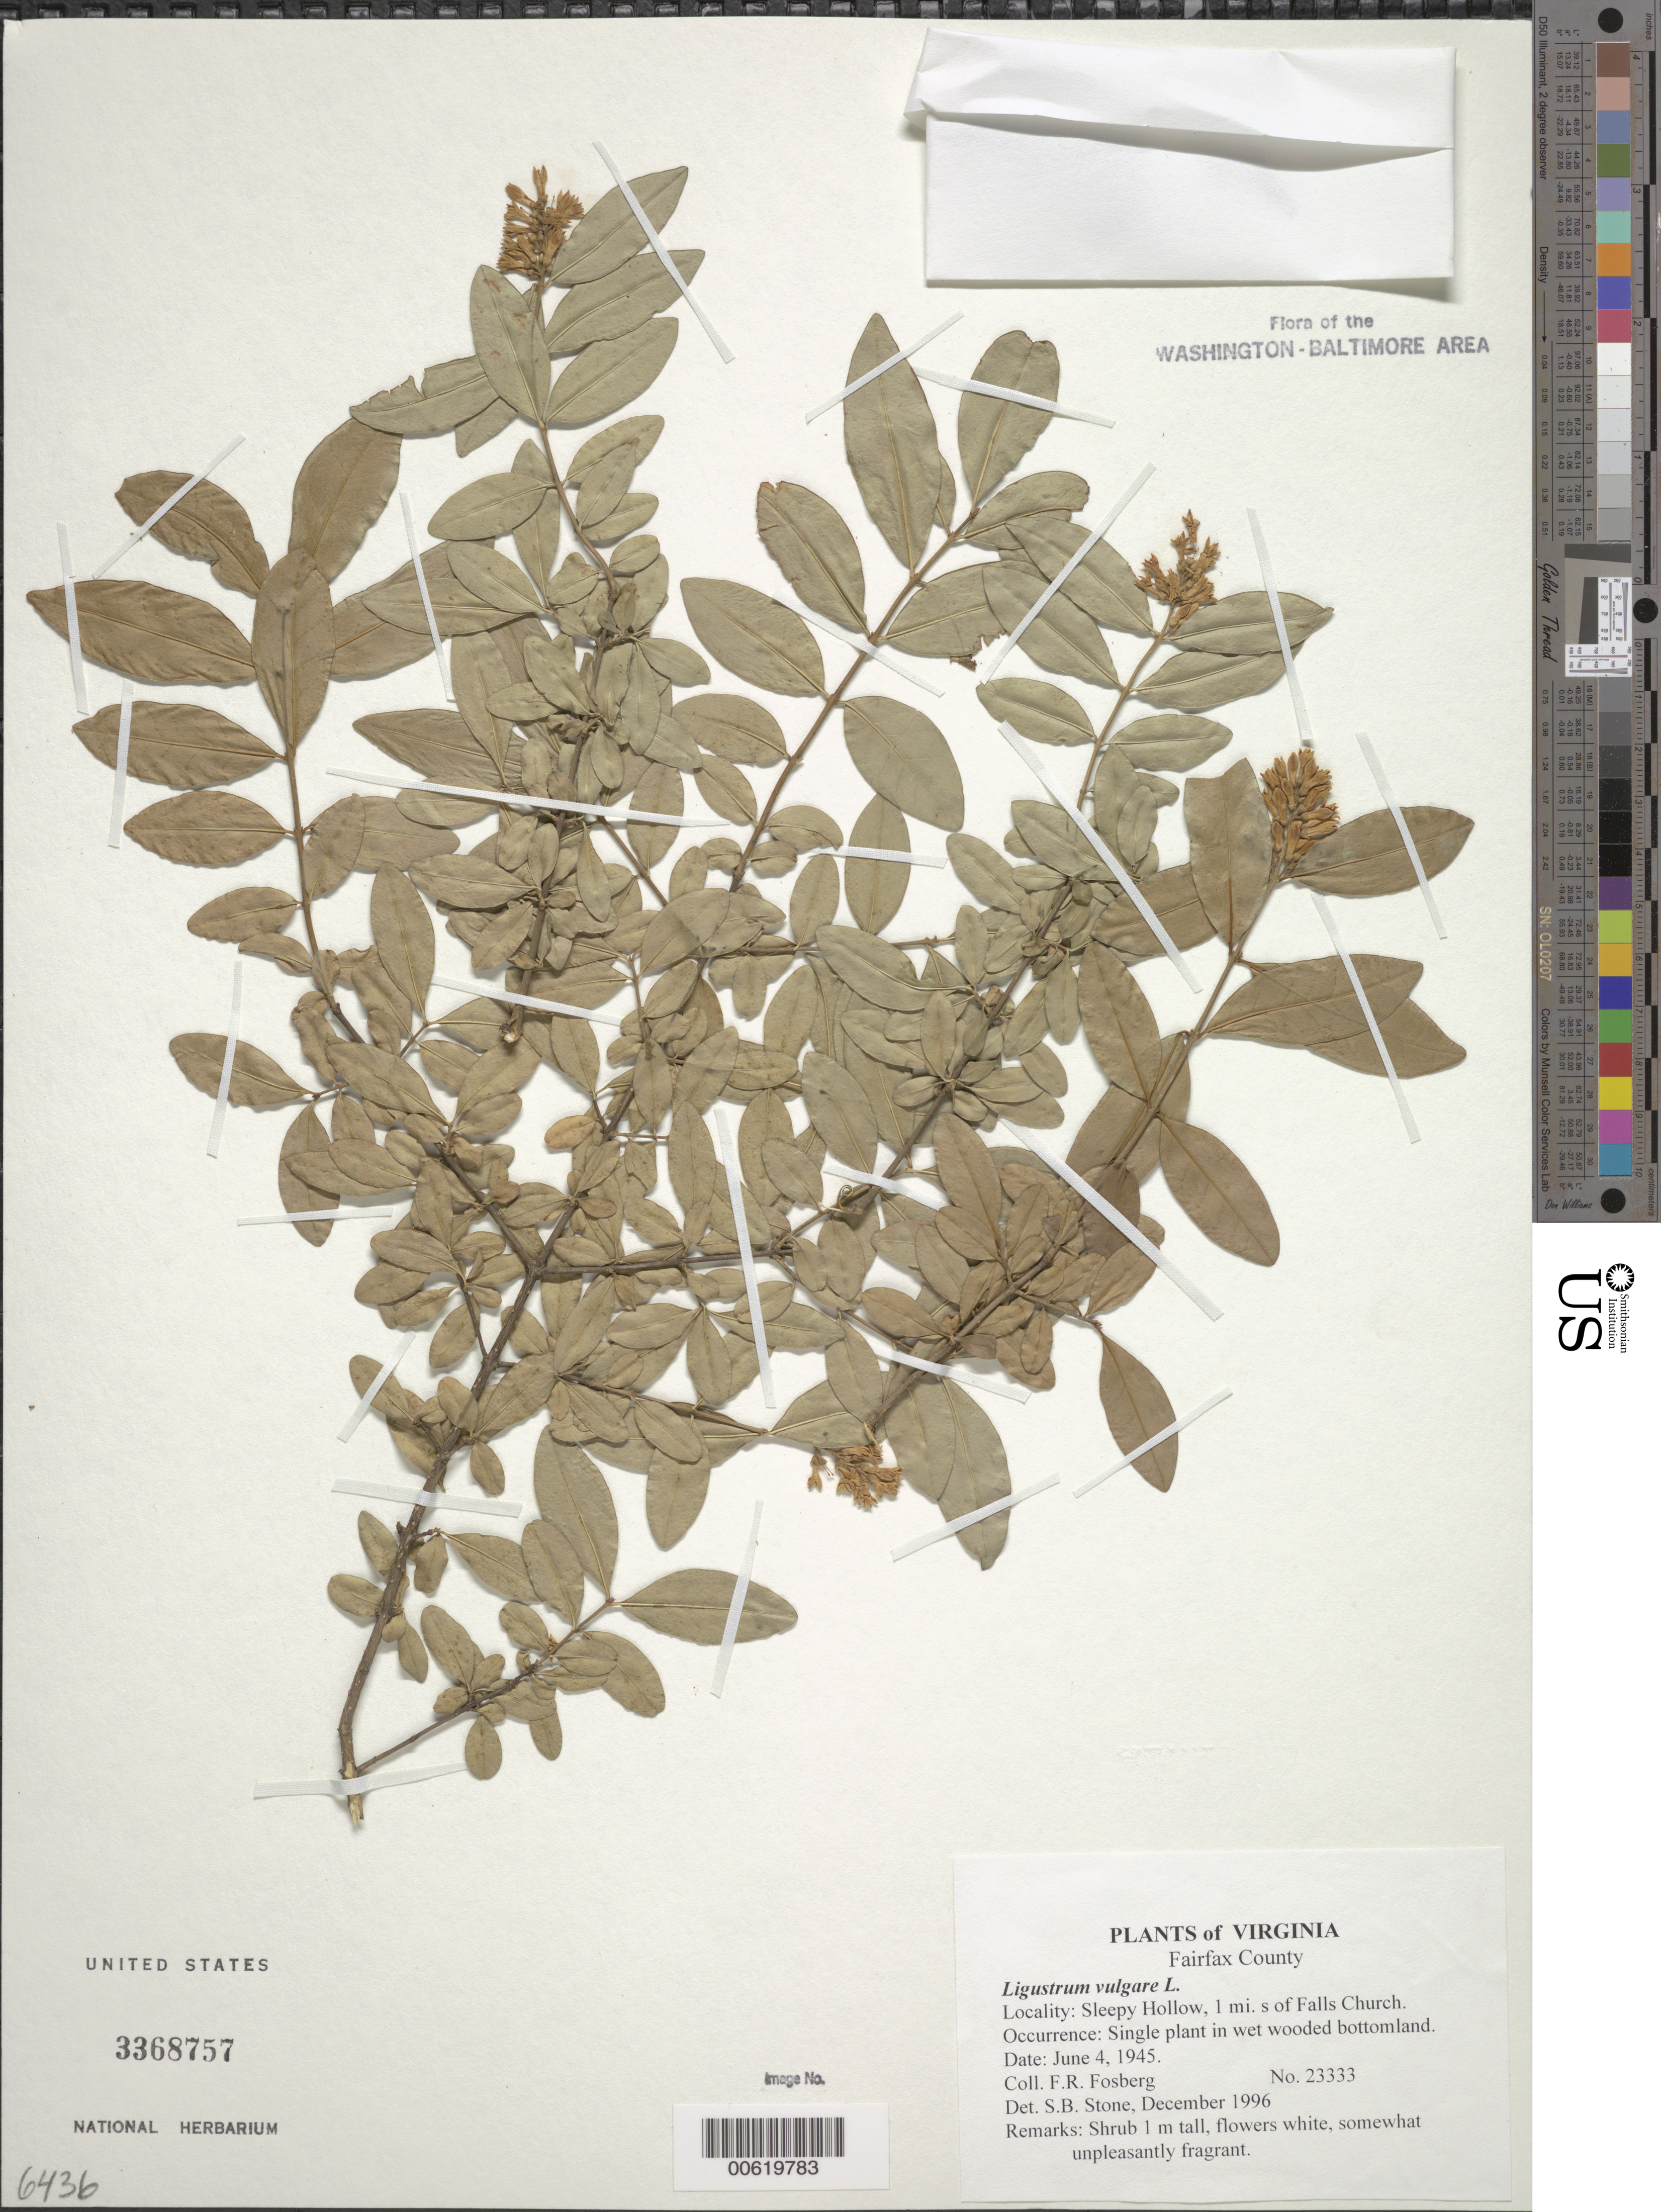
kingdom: Plantae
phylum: Tracheophyta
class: Magnoliopsida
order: Lamiales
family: Oleaceae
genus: Ligustrum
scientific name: Ligustrum vulgare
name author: L.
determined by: Stone, S. B.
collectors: F. R. Fosberg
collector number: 23333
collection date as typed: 04 Jun 1945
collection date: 1945-06-04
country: United States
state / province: Virginia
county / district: Fairfax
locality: Sleepy Hollow, 1 mi. S of Falls Church.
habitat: Single plant in wet wooded bottomland.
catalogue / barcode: US 3368757